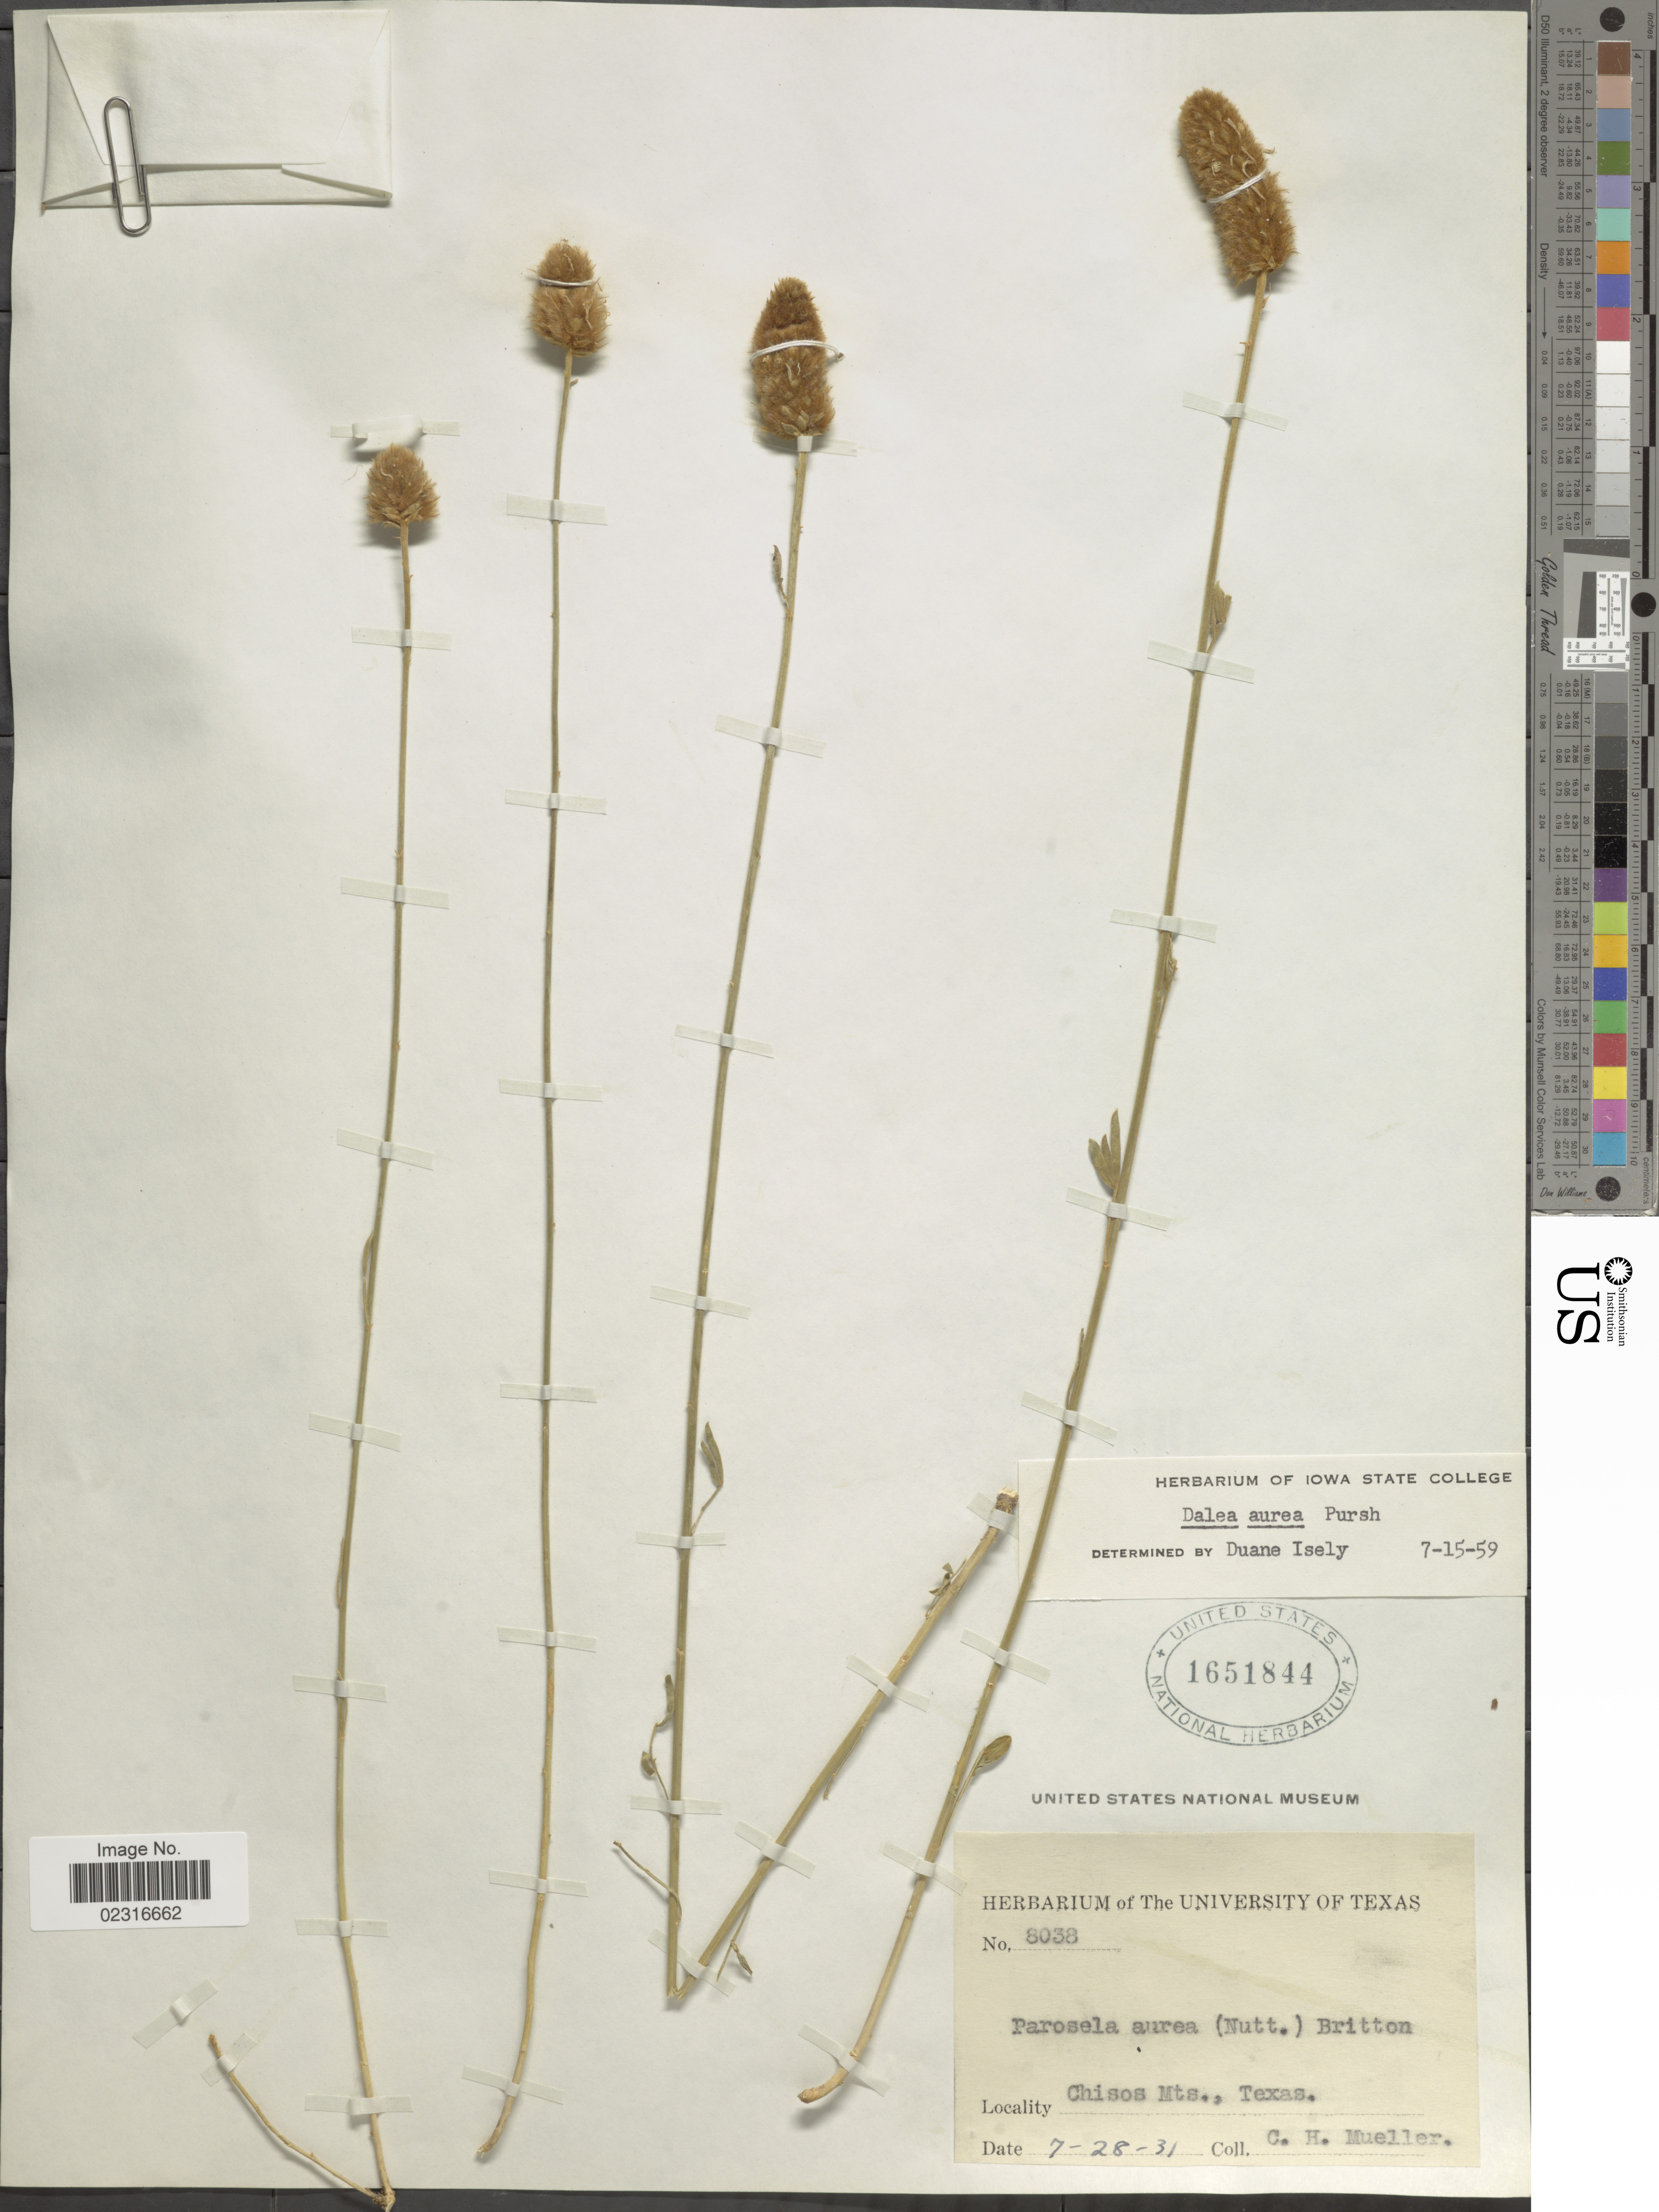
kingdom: Plantae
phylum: Tracheophyta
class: Magnoliopsida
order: Fabales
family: Fabaceae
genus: Dalea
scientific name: Dalea aurea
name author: Nutt. ex Pursh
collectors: G. Mueller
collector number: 8038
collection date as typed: Transcribed d/m/y: 28/7/31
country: United States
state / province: Texas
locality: Chisos Mts.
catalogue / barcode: US 1651844